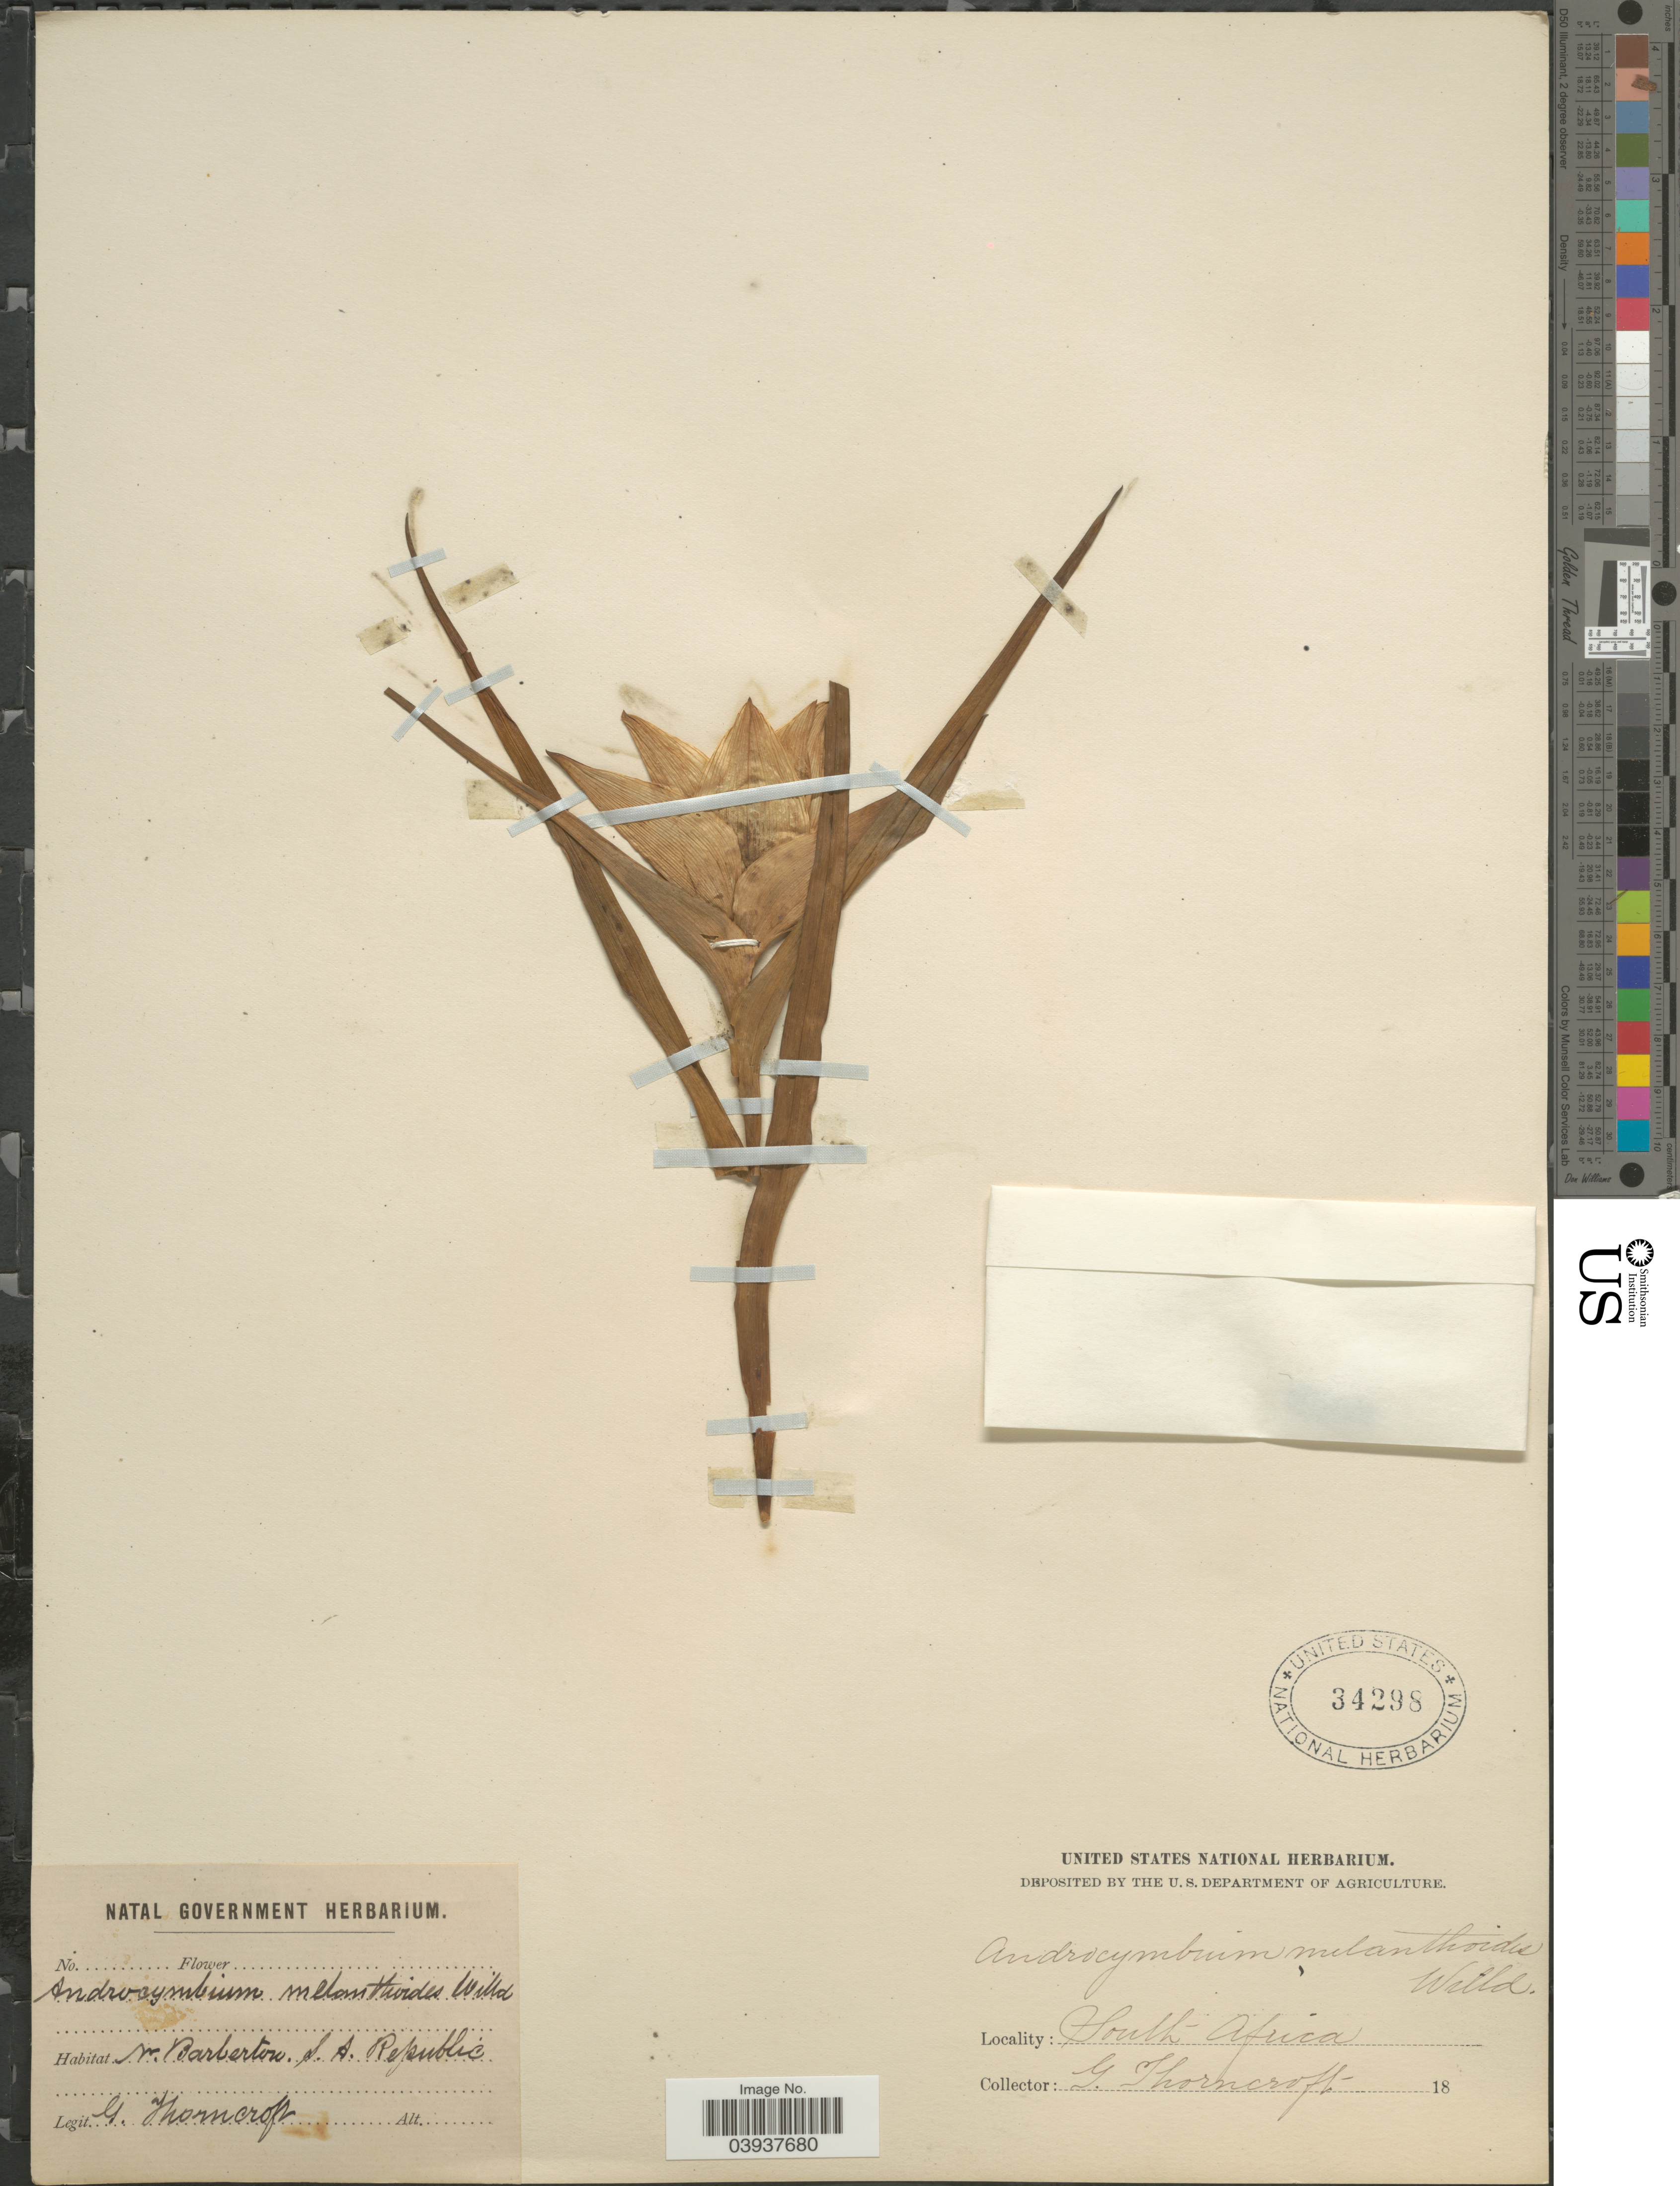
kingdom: Plantae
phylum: Tracheophyta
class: Liliopsida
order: Liliales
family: Colchicaceae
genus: Androcymbium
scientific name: Androcymbium melanthioides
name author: Willd.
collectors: G. Thorncroft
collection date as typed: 18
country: South Africa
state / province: KwaZulu-Natal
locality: Nr. Barberton, S. A. Republic.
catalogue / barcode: US 34298